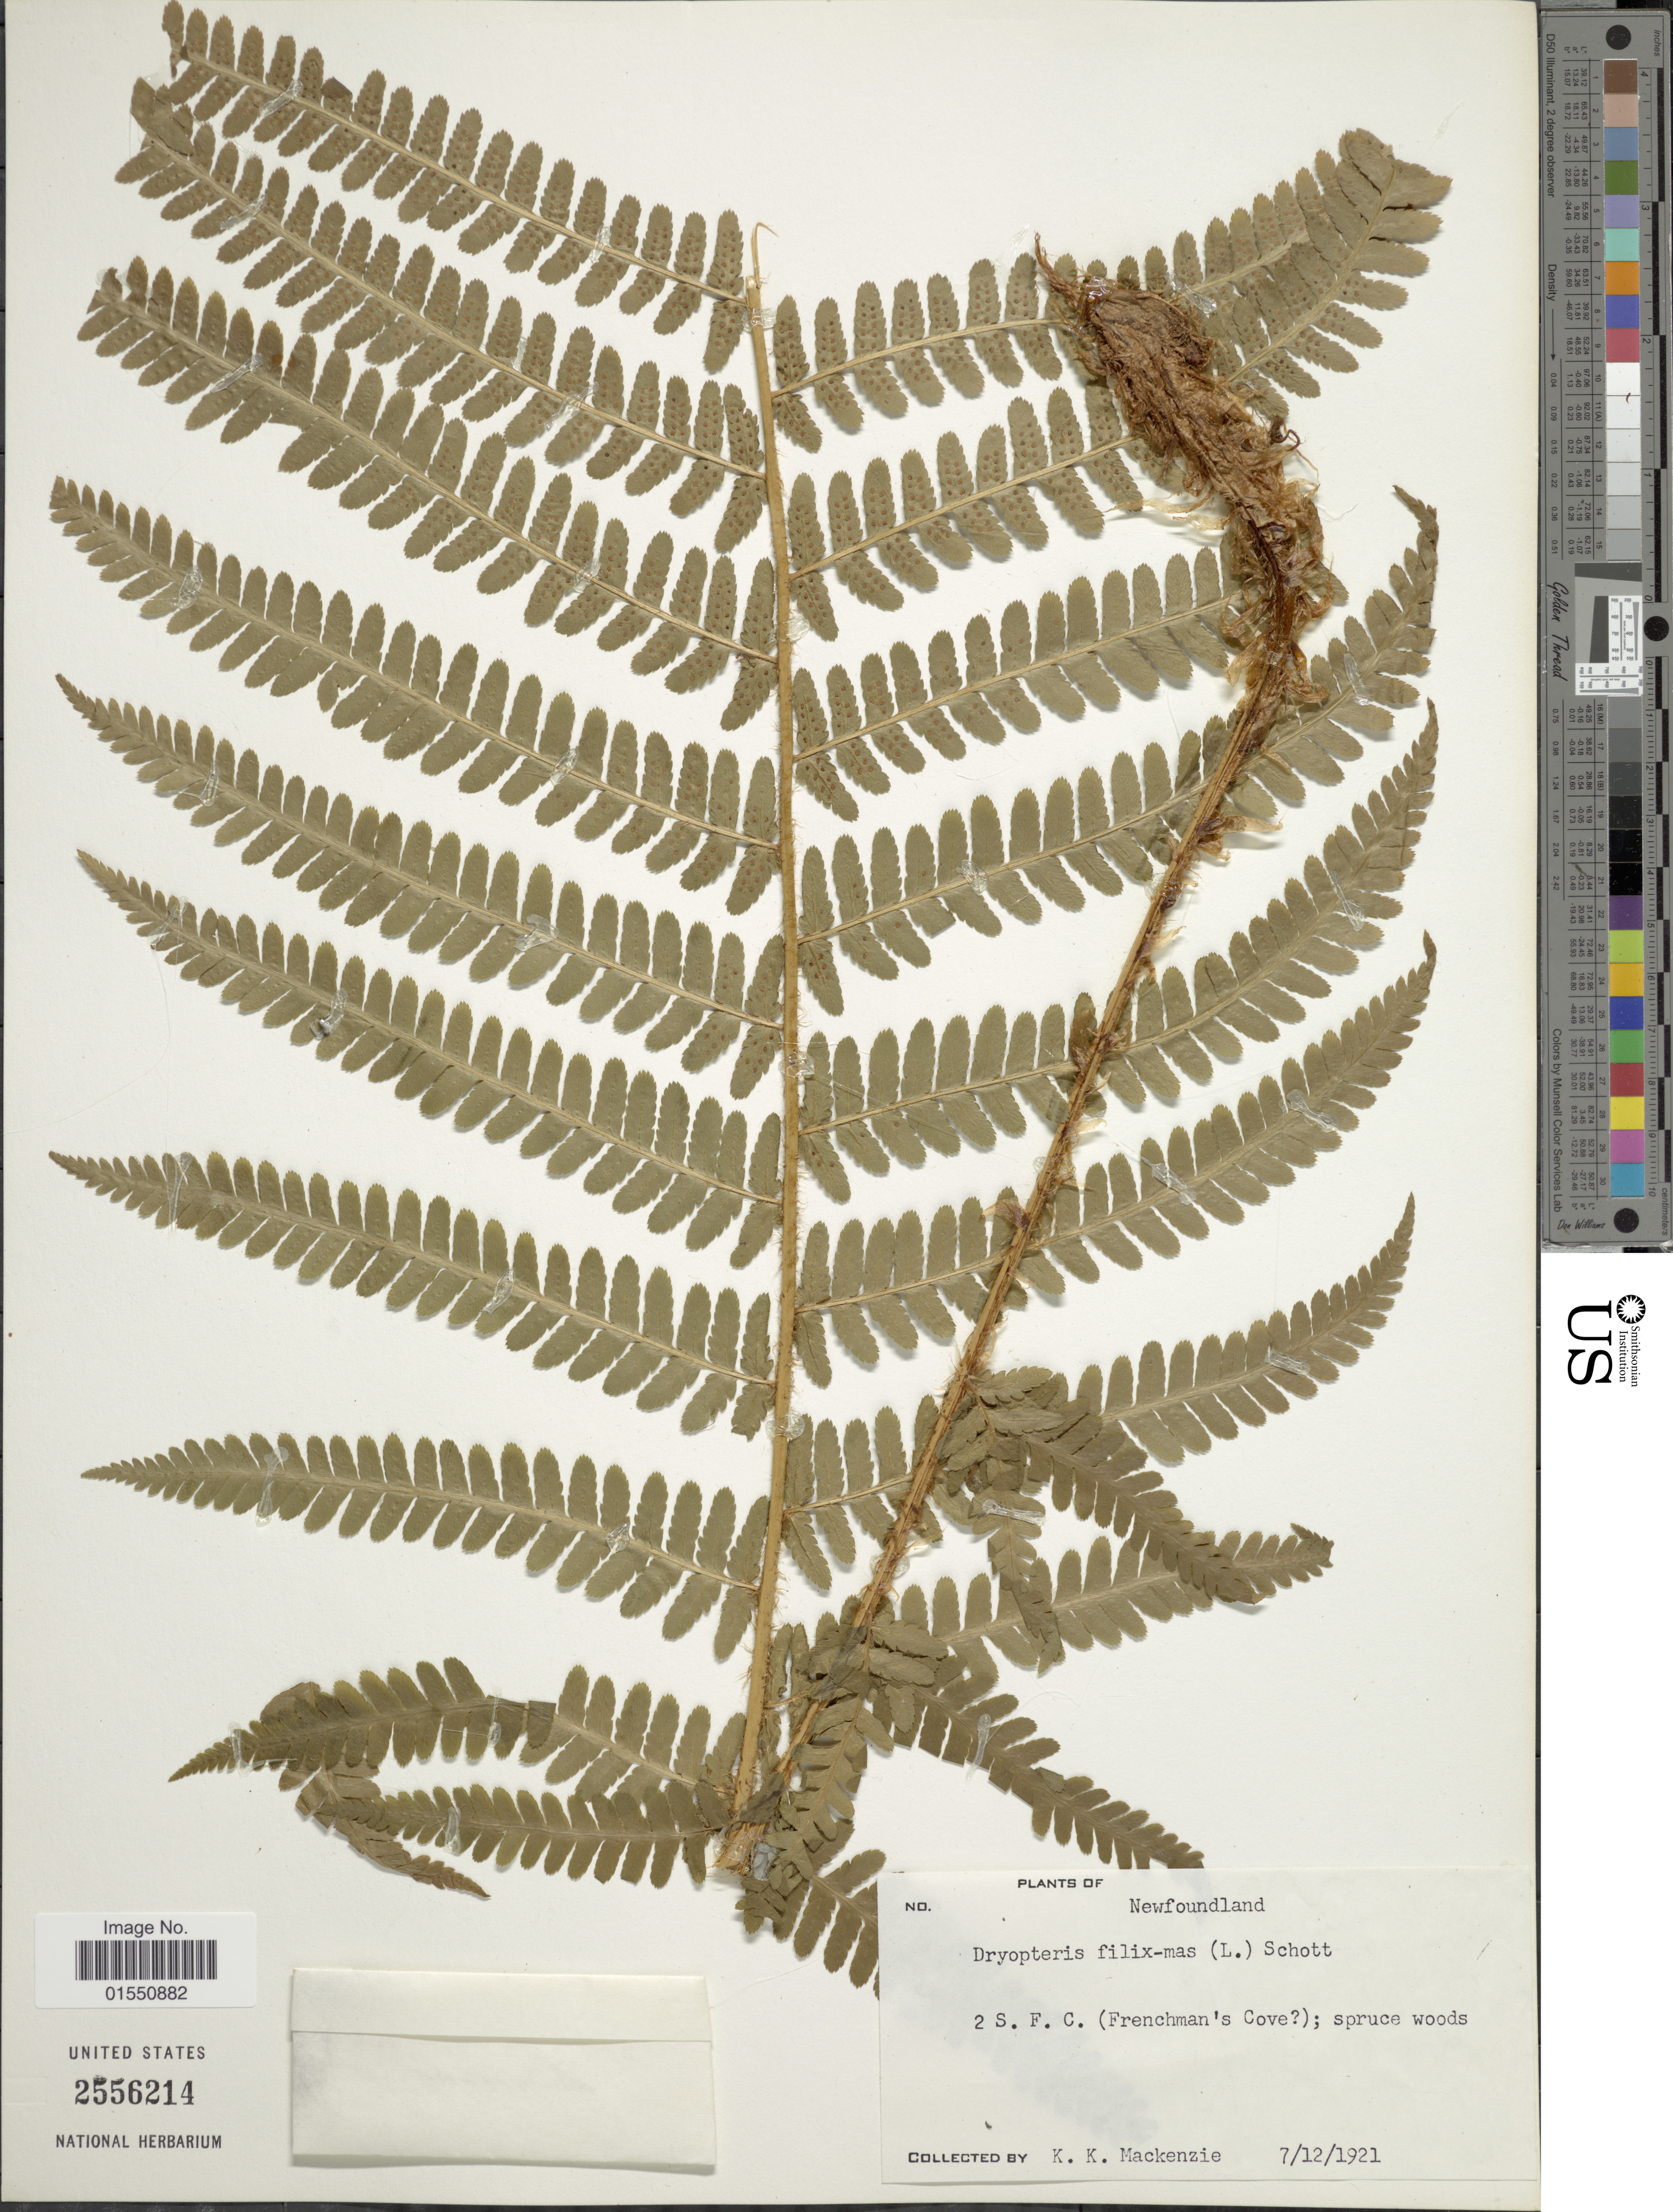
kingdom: Plantae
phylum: Tracheophyta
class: Polypodiopsida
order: Polypodiales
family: Dryopteridaceae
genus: Dryopteris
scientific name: Dryopteris filix-mas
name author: (L.) Schott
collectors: K. K. Mackenzie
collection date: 1921-12-07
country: Canada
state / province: Newfoundland and Labrador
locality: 2 S. F. C. (Frenchman's Cove [unsure placement]); spruce woods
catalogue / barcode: US 2556214